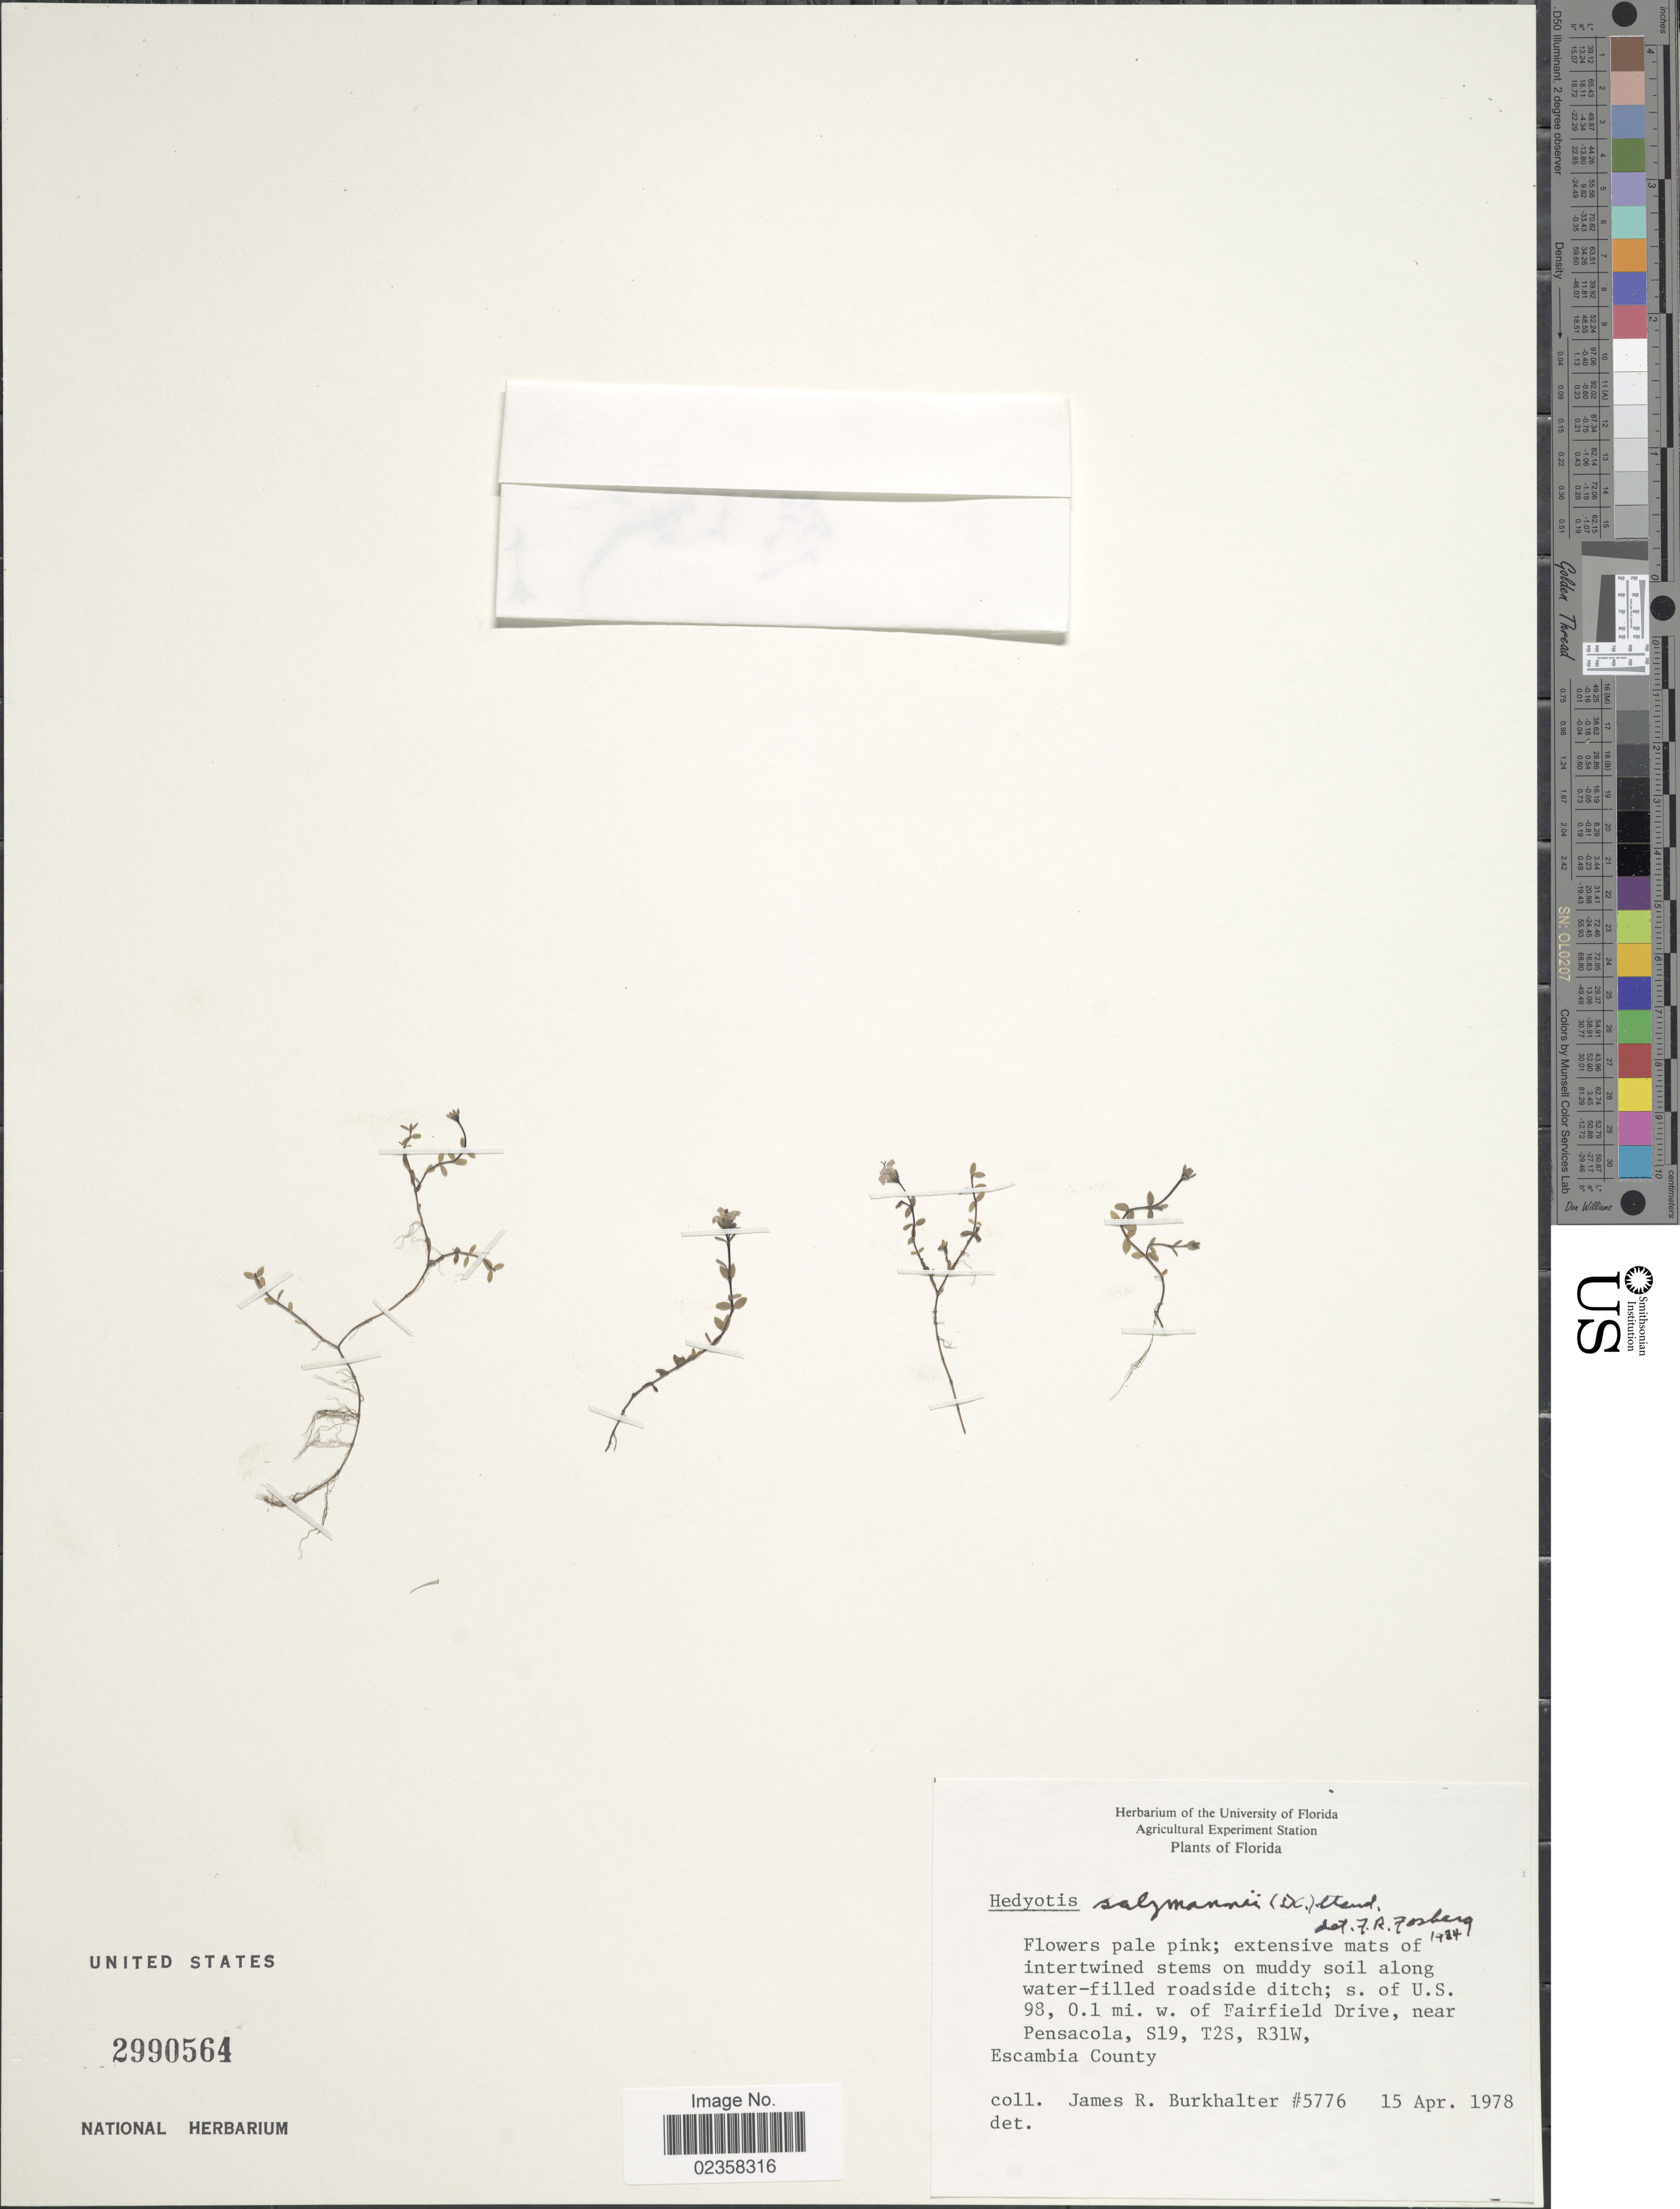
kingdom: Plantae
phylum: Tracheophyta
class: Magnoliopsida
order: Gentianales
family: Rubiaceae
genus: Oldenlandia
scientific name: Oldenlandia salzmannii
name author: (DC.) Benth. & Hook. f. ex B.D. Jacks.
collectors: J. Burkhalter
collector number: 5776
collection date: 1978-04-15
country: United States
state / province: Florida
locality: S. of U.S. 98, 0.1 mi. w. of Fairfield Drive, near Pensacola, S19, T2S, R31W, Escambia County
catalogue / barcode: US 2990564